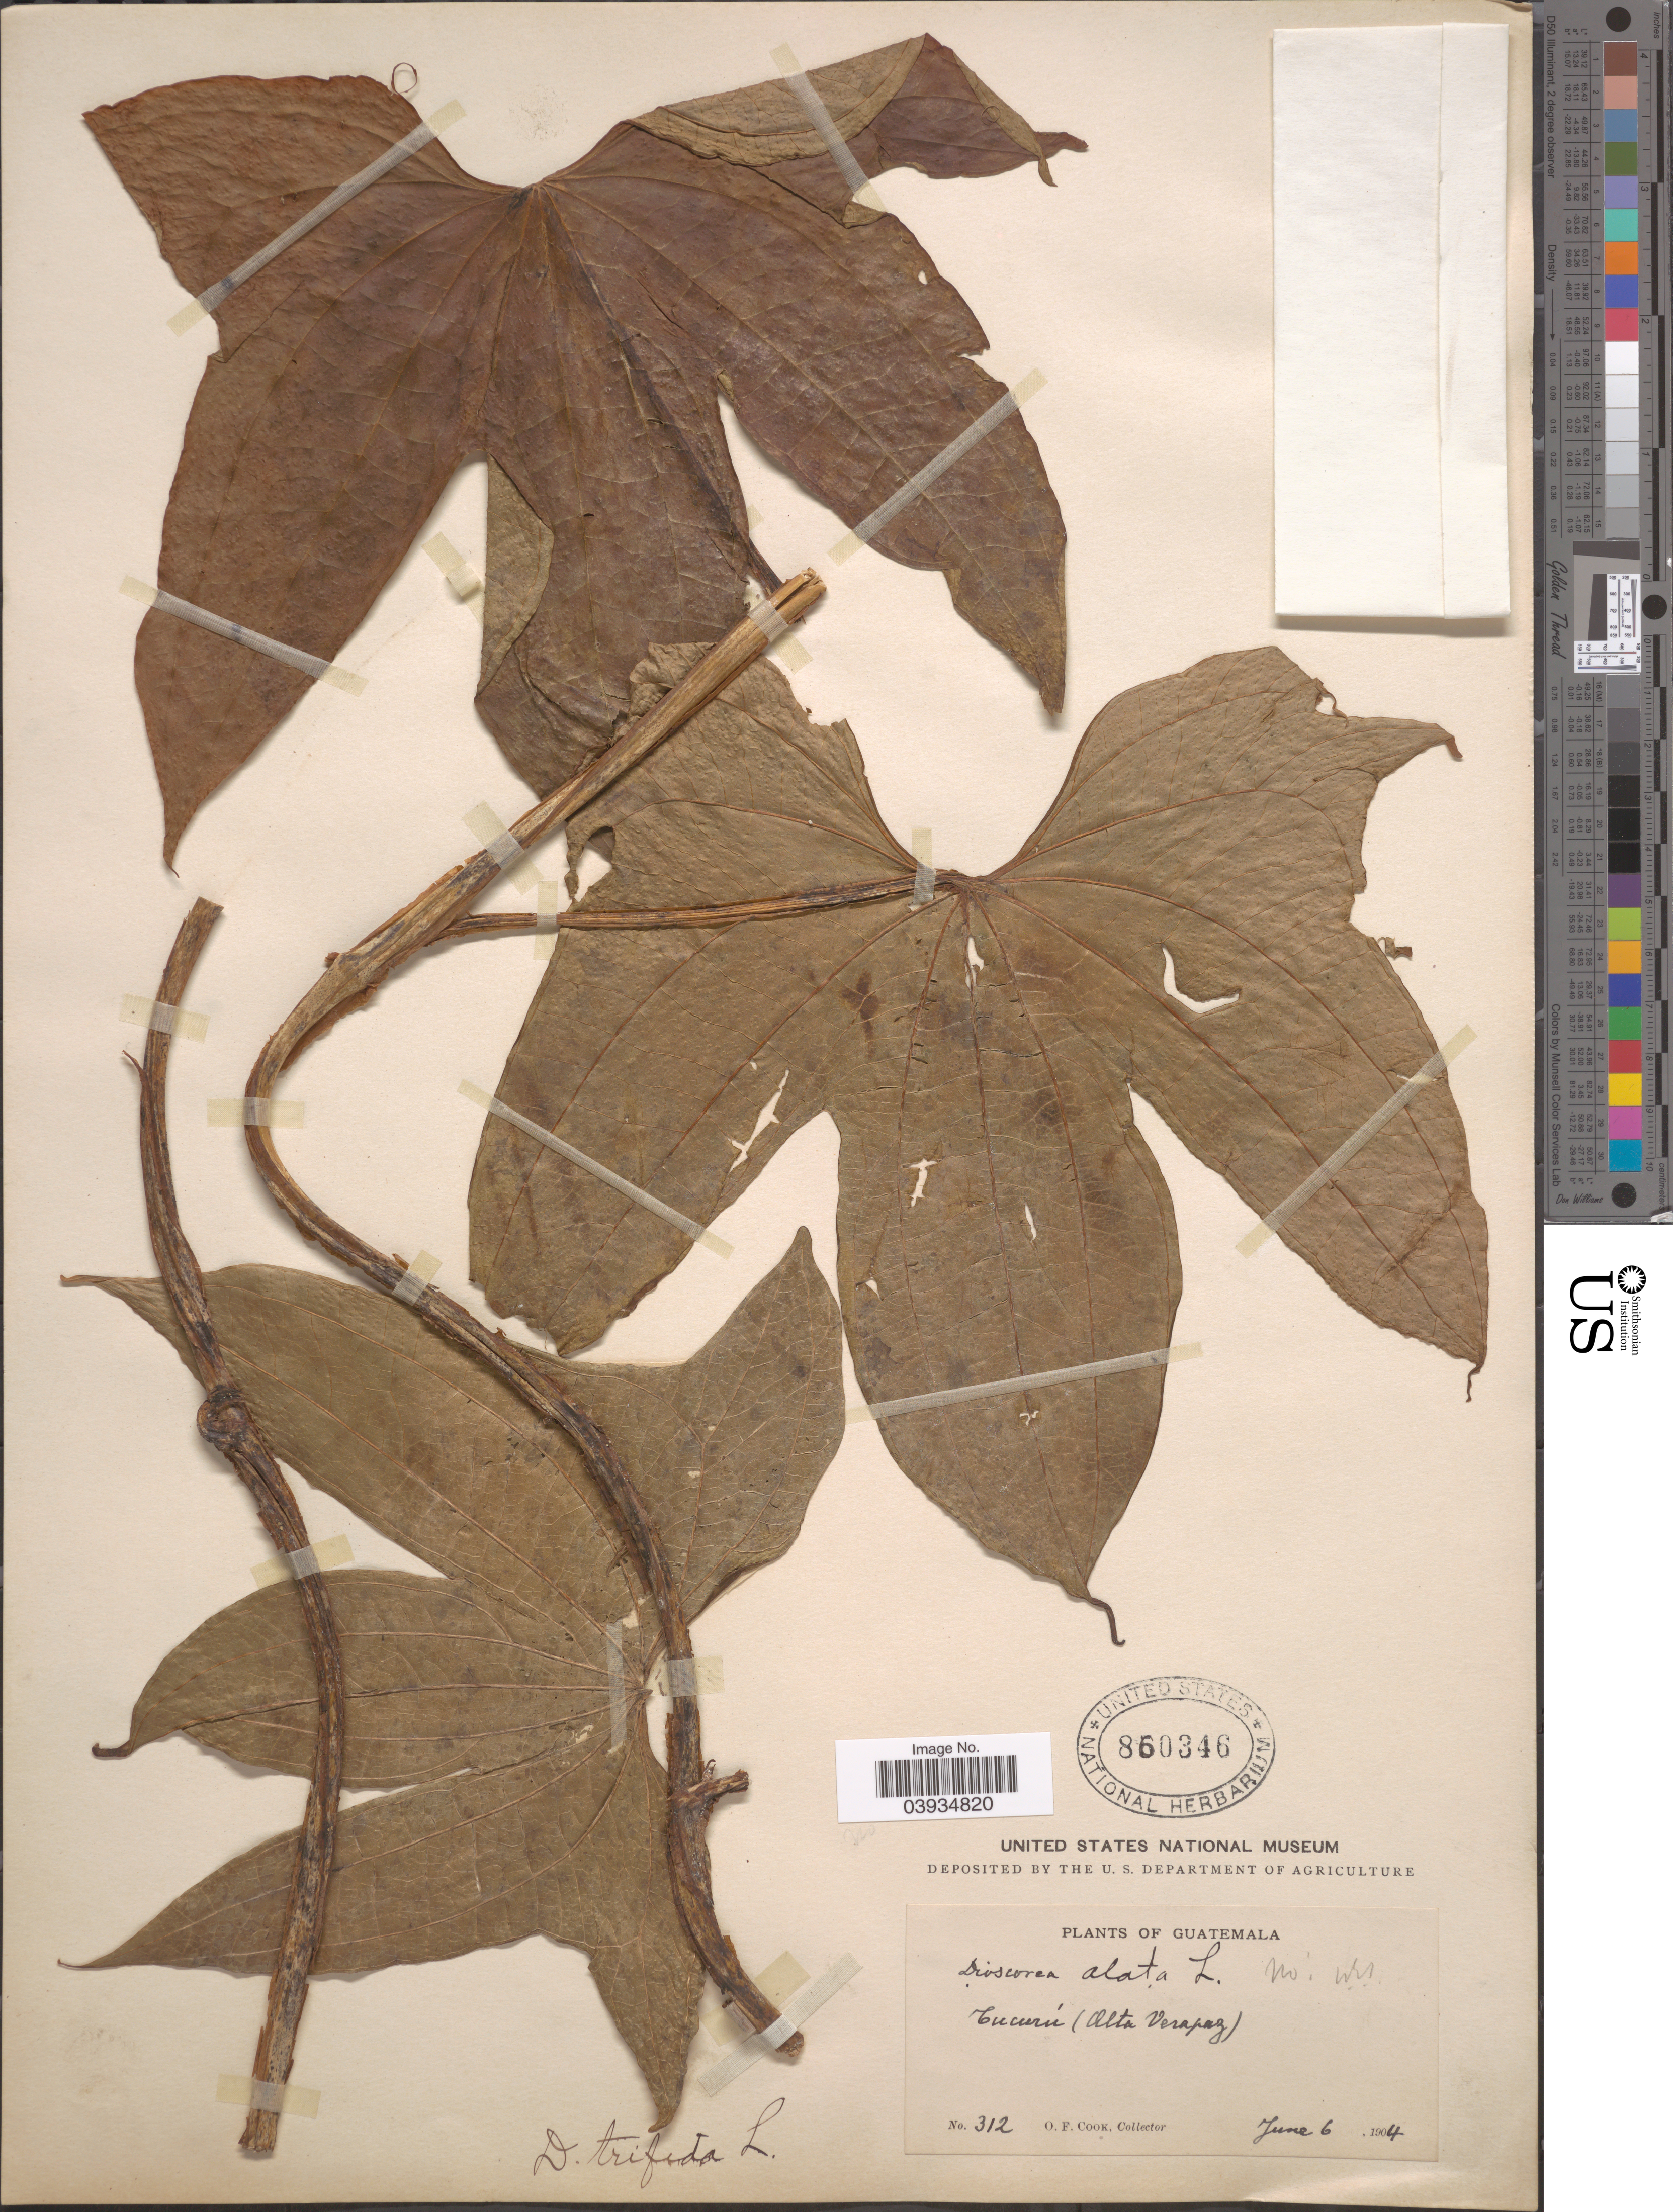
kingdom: Plantae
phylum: Tracheophyta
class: Liliopsida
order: Dioscoreales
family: Dioscoreaceae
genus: Dioscorea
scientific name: Dioscorea trifida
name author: L. f.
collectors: O. F. Cook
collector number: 312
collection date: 1904-06-06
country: Guatemala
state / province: Alta Verapaz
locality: Tucurú.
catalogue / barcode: US 860346